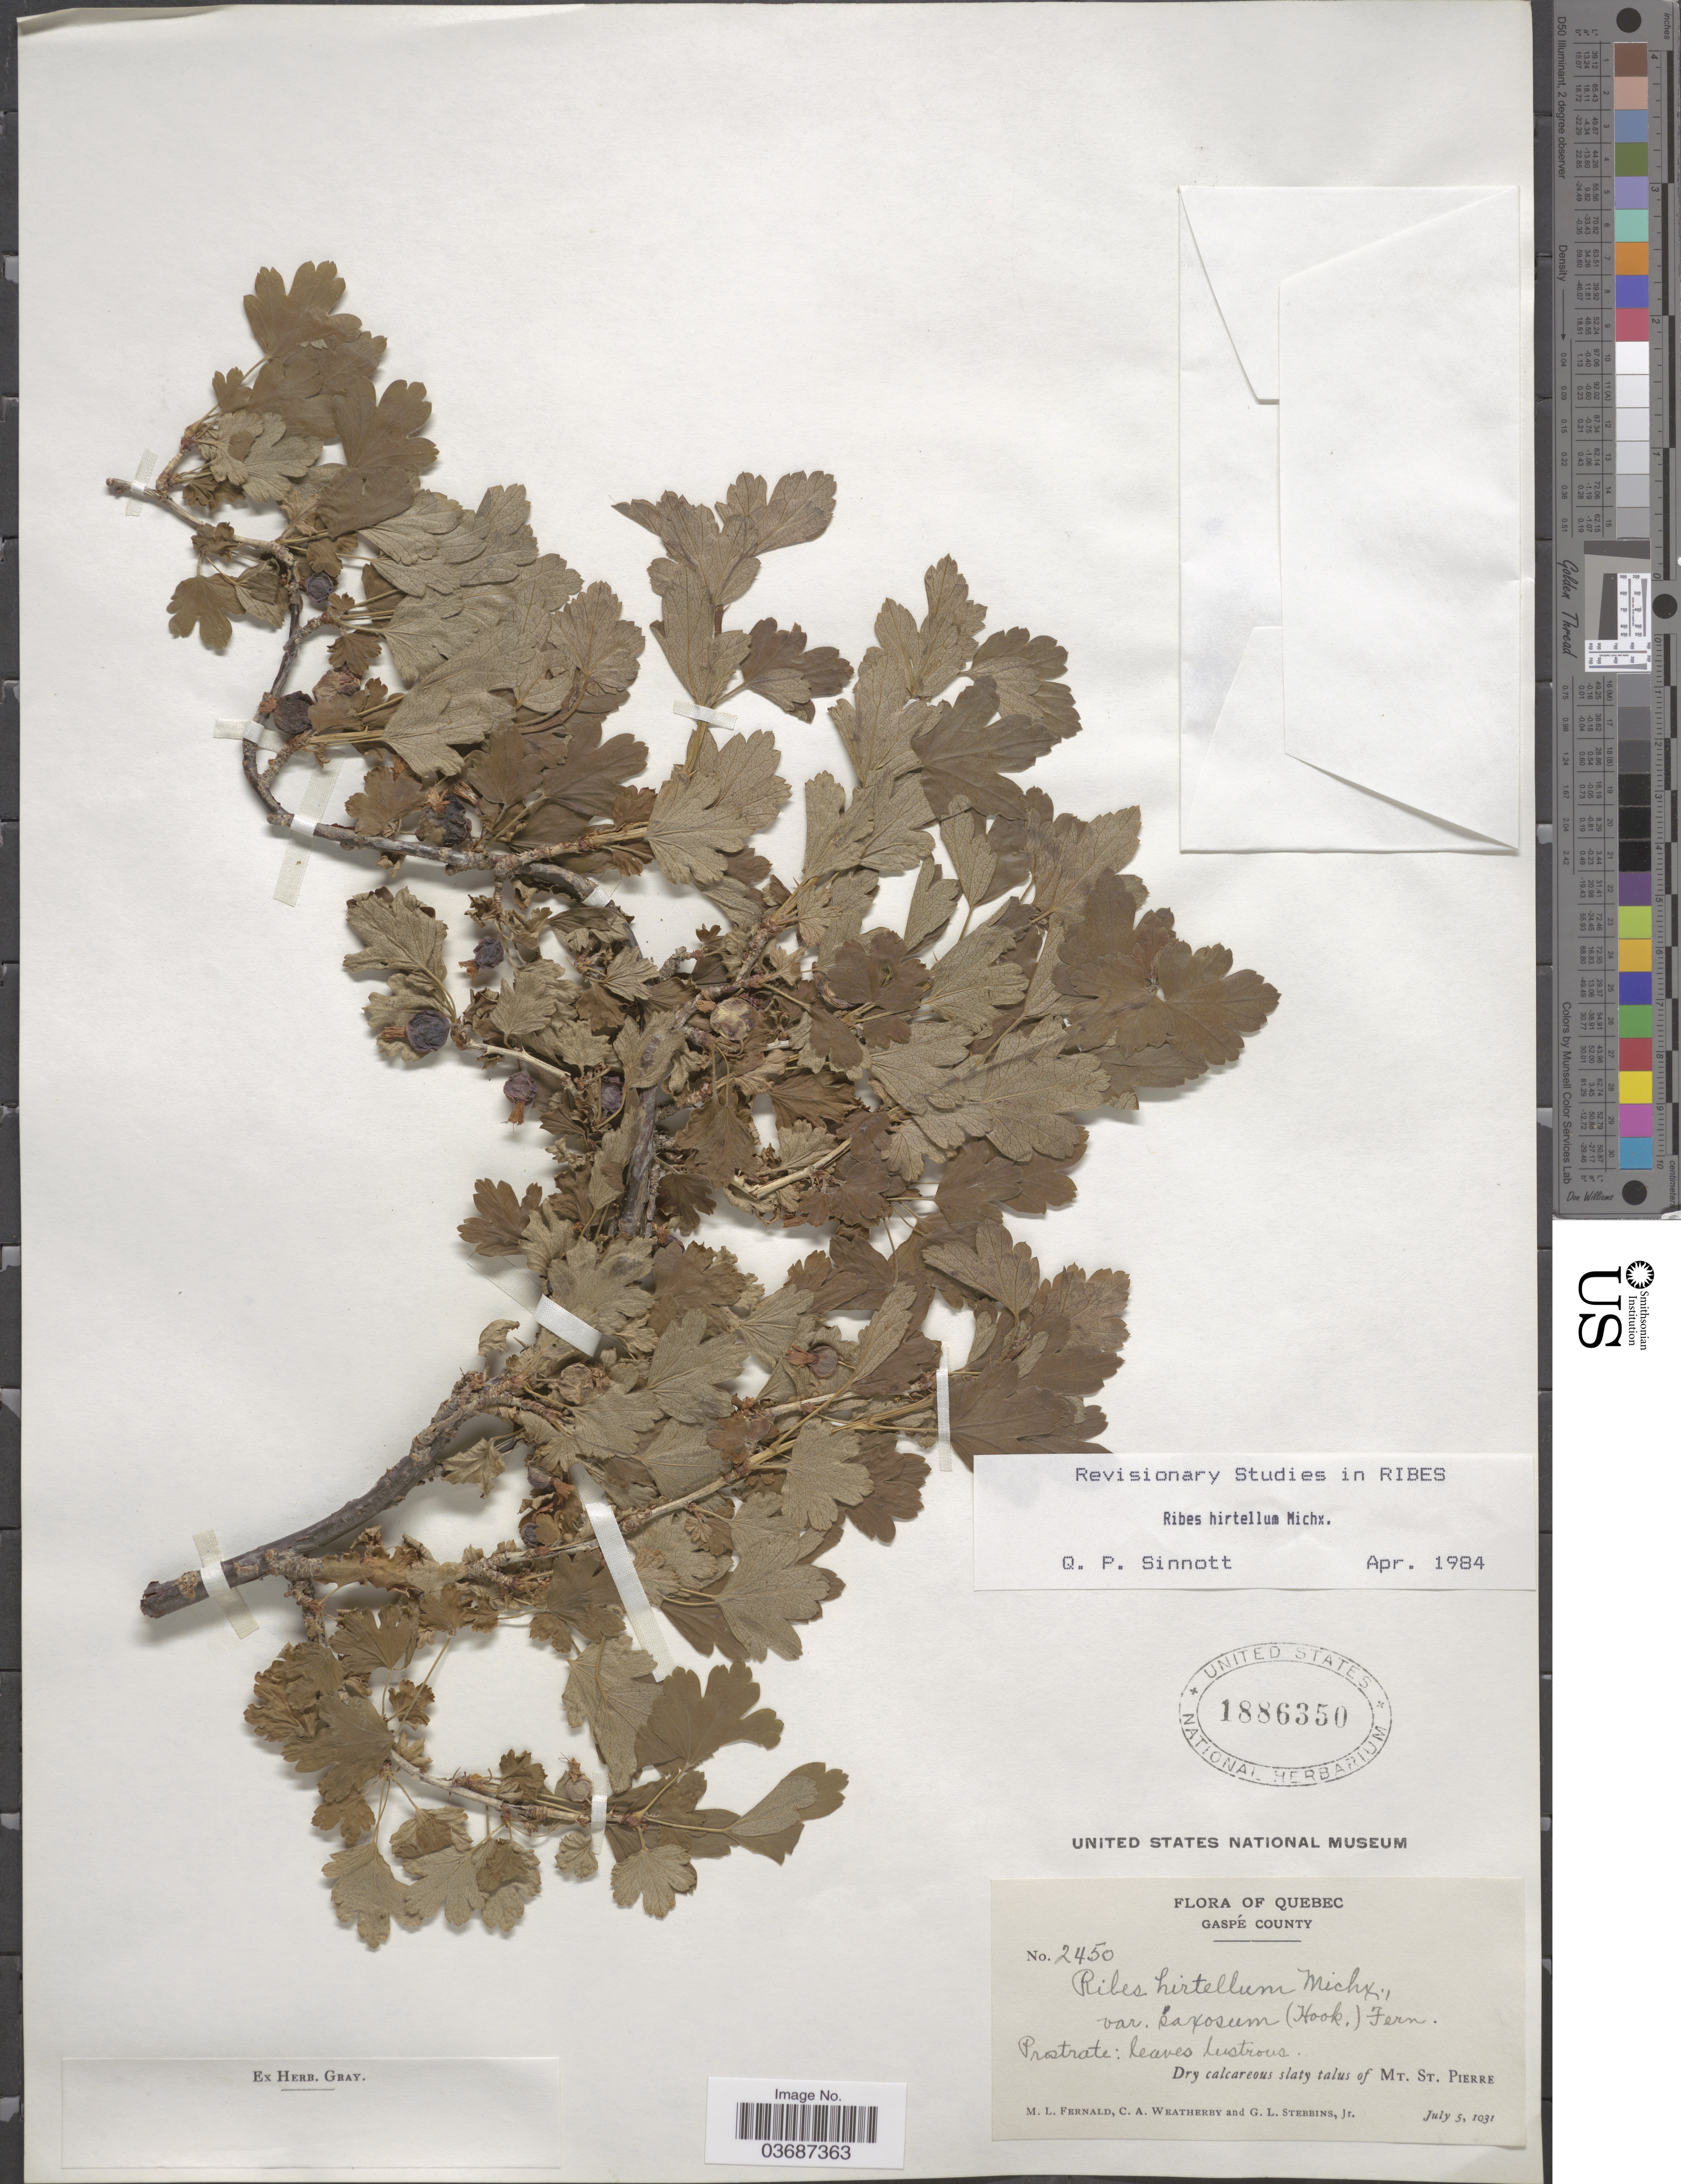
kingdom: Plantae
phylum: Tracheophyta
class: Magnoliopsida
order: Saxifragales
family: Grossulariaceae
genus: Ribes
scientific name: Ribes hirtellum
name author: Michx.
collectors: M. L. Fernald, C. A. Weatherby & G. L. Stebbins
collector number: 2450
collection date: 1931-07-05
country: Canada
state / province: Quebec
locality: Gaspé County. Dry calcareous slaty talus of Mt. St. Pierre.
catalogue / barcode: US 1886350